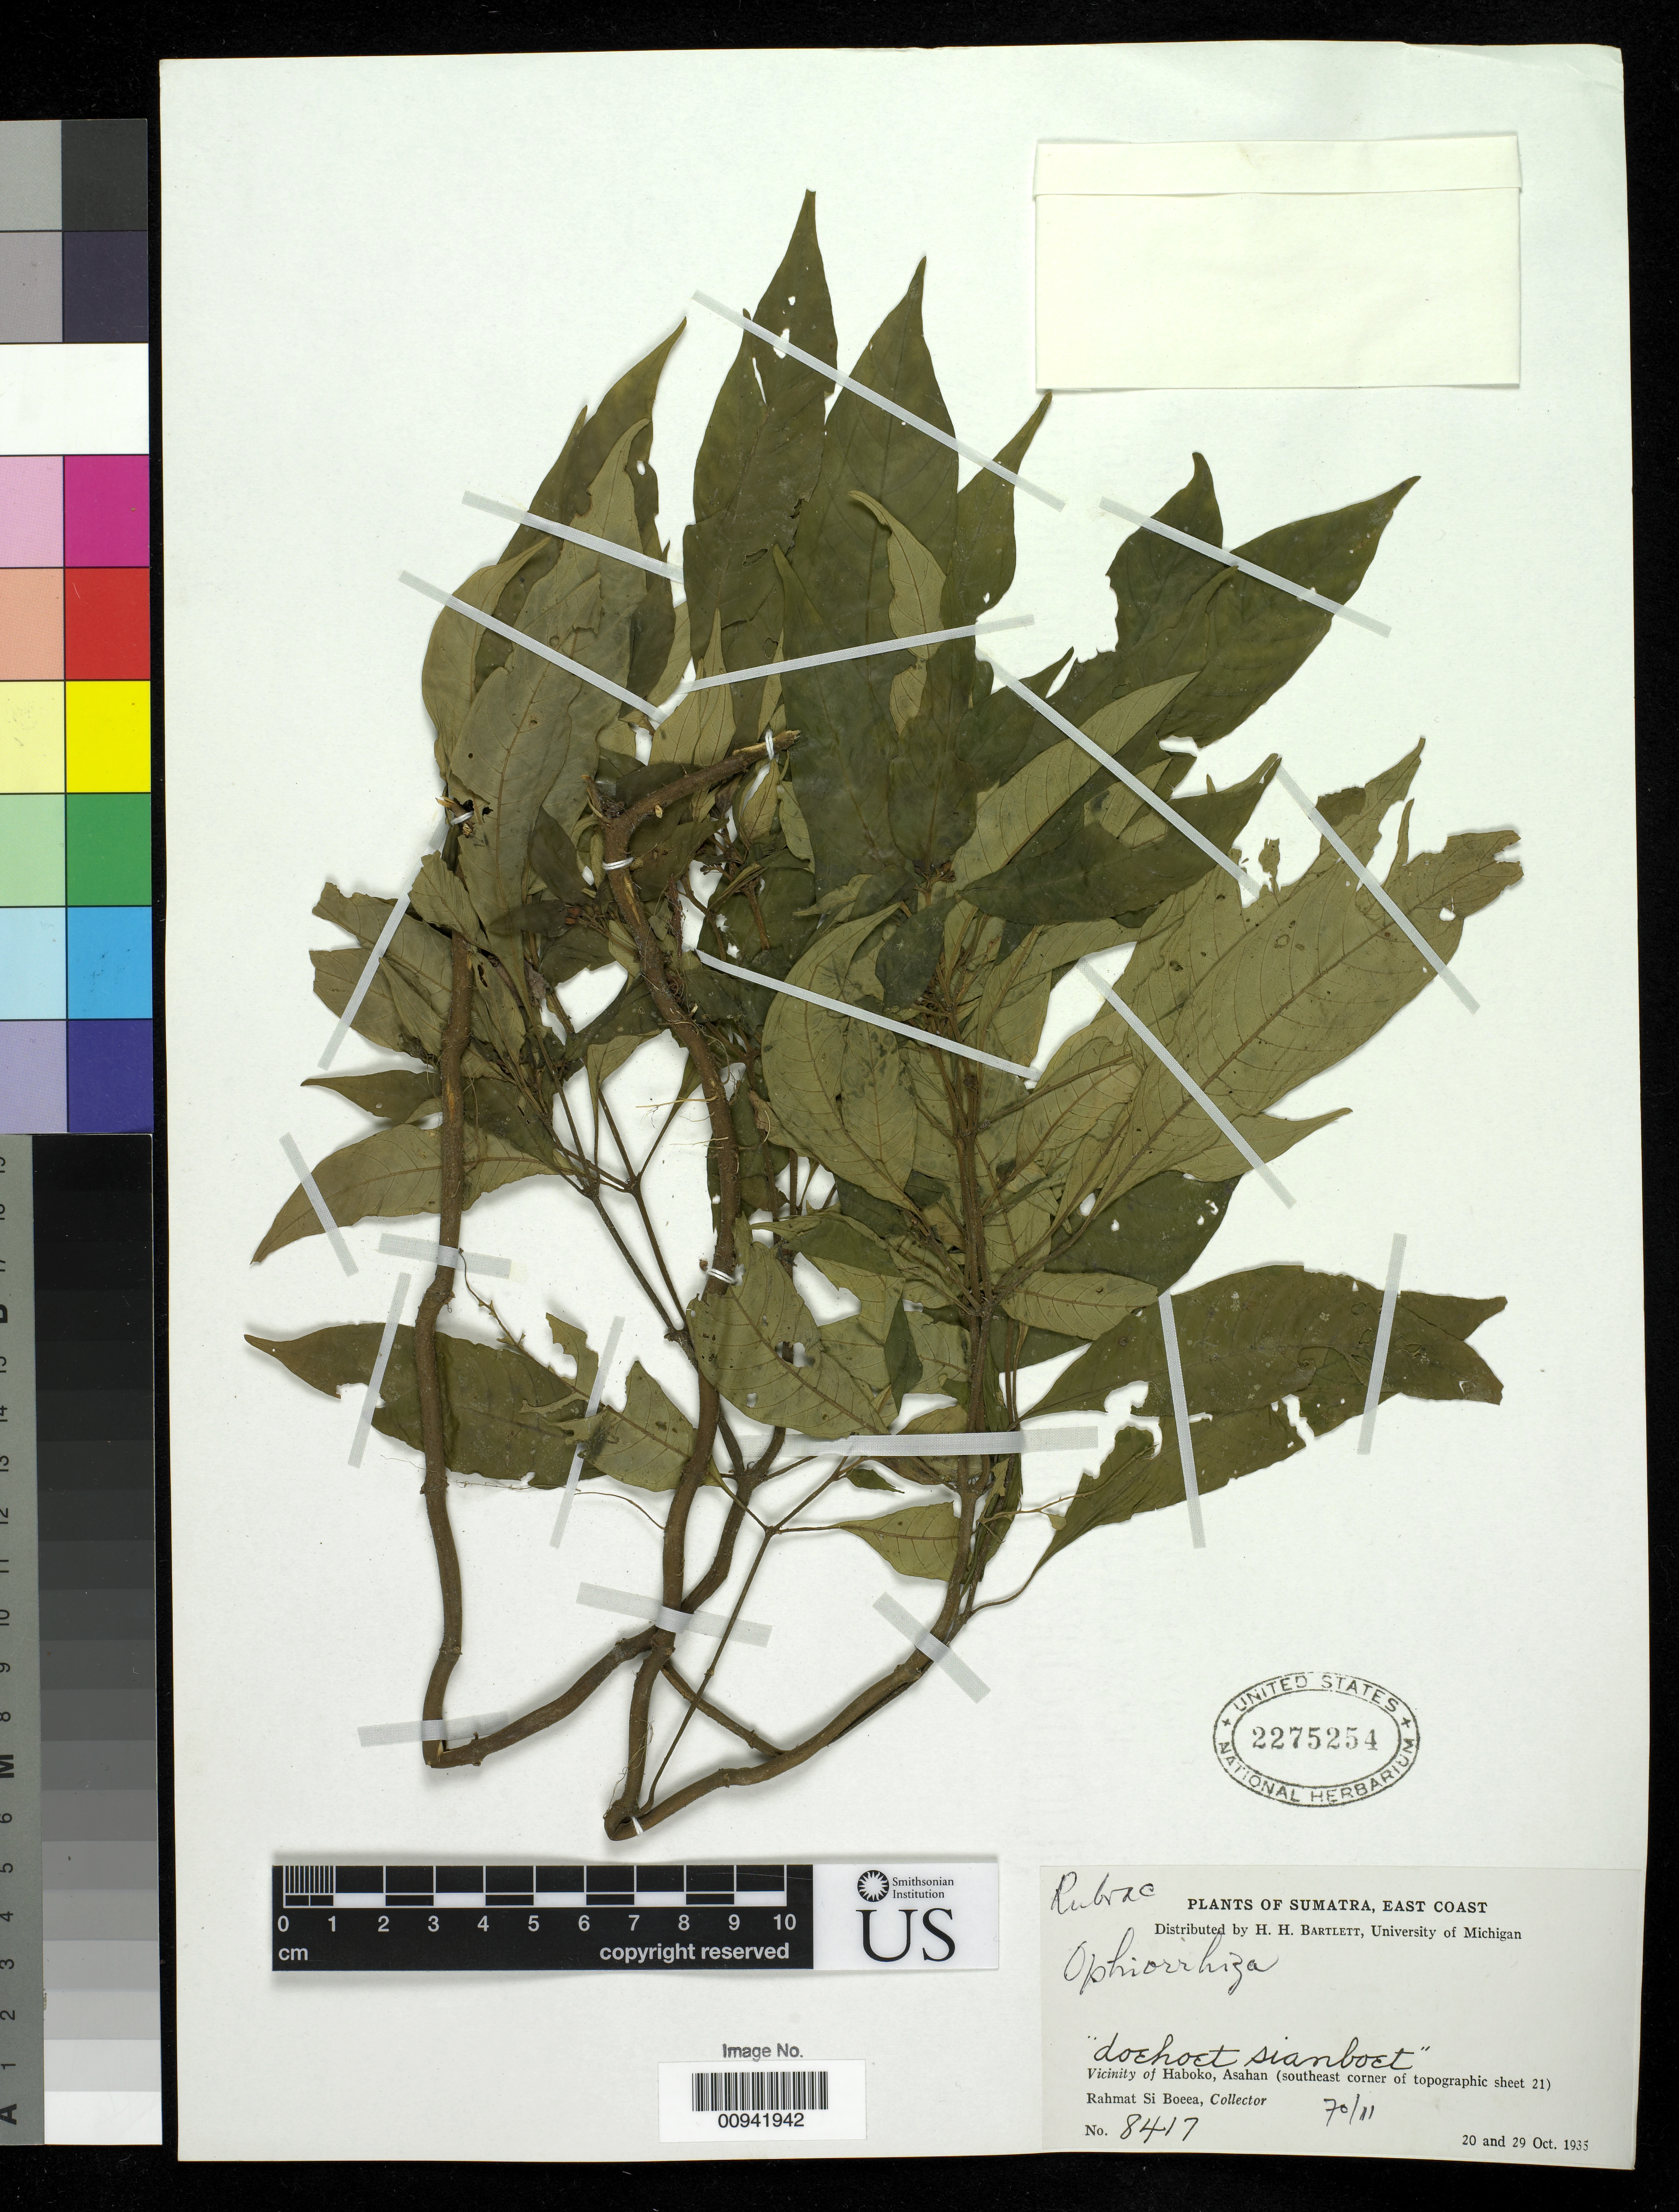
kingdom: Plantae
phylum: Tracheophyta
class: Magnoliopsida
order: Gentianales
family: Rubiaceae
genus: Ophiorrhiza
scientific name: Ophiorrhiza sp.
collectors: Rahmat Si Boeea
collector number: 8417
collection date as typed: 20 Oct 1935 and 29 Oct 1935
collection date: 1935-10-20,1935-10-29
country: Indonesia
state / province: Sumatra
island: Sumatra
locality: East Coast, Vicinity of Haboko, Asahan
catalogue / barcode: US 2275254